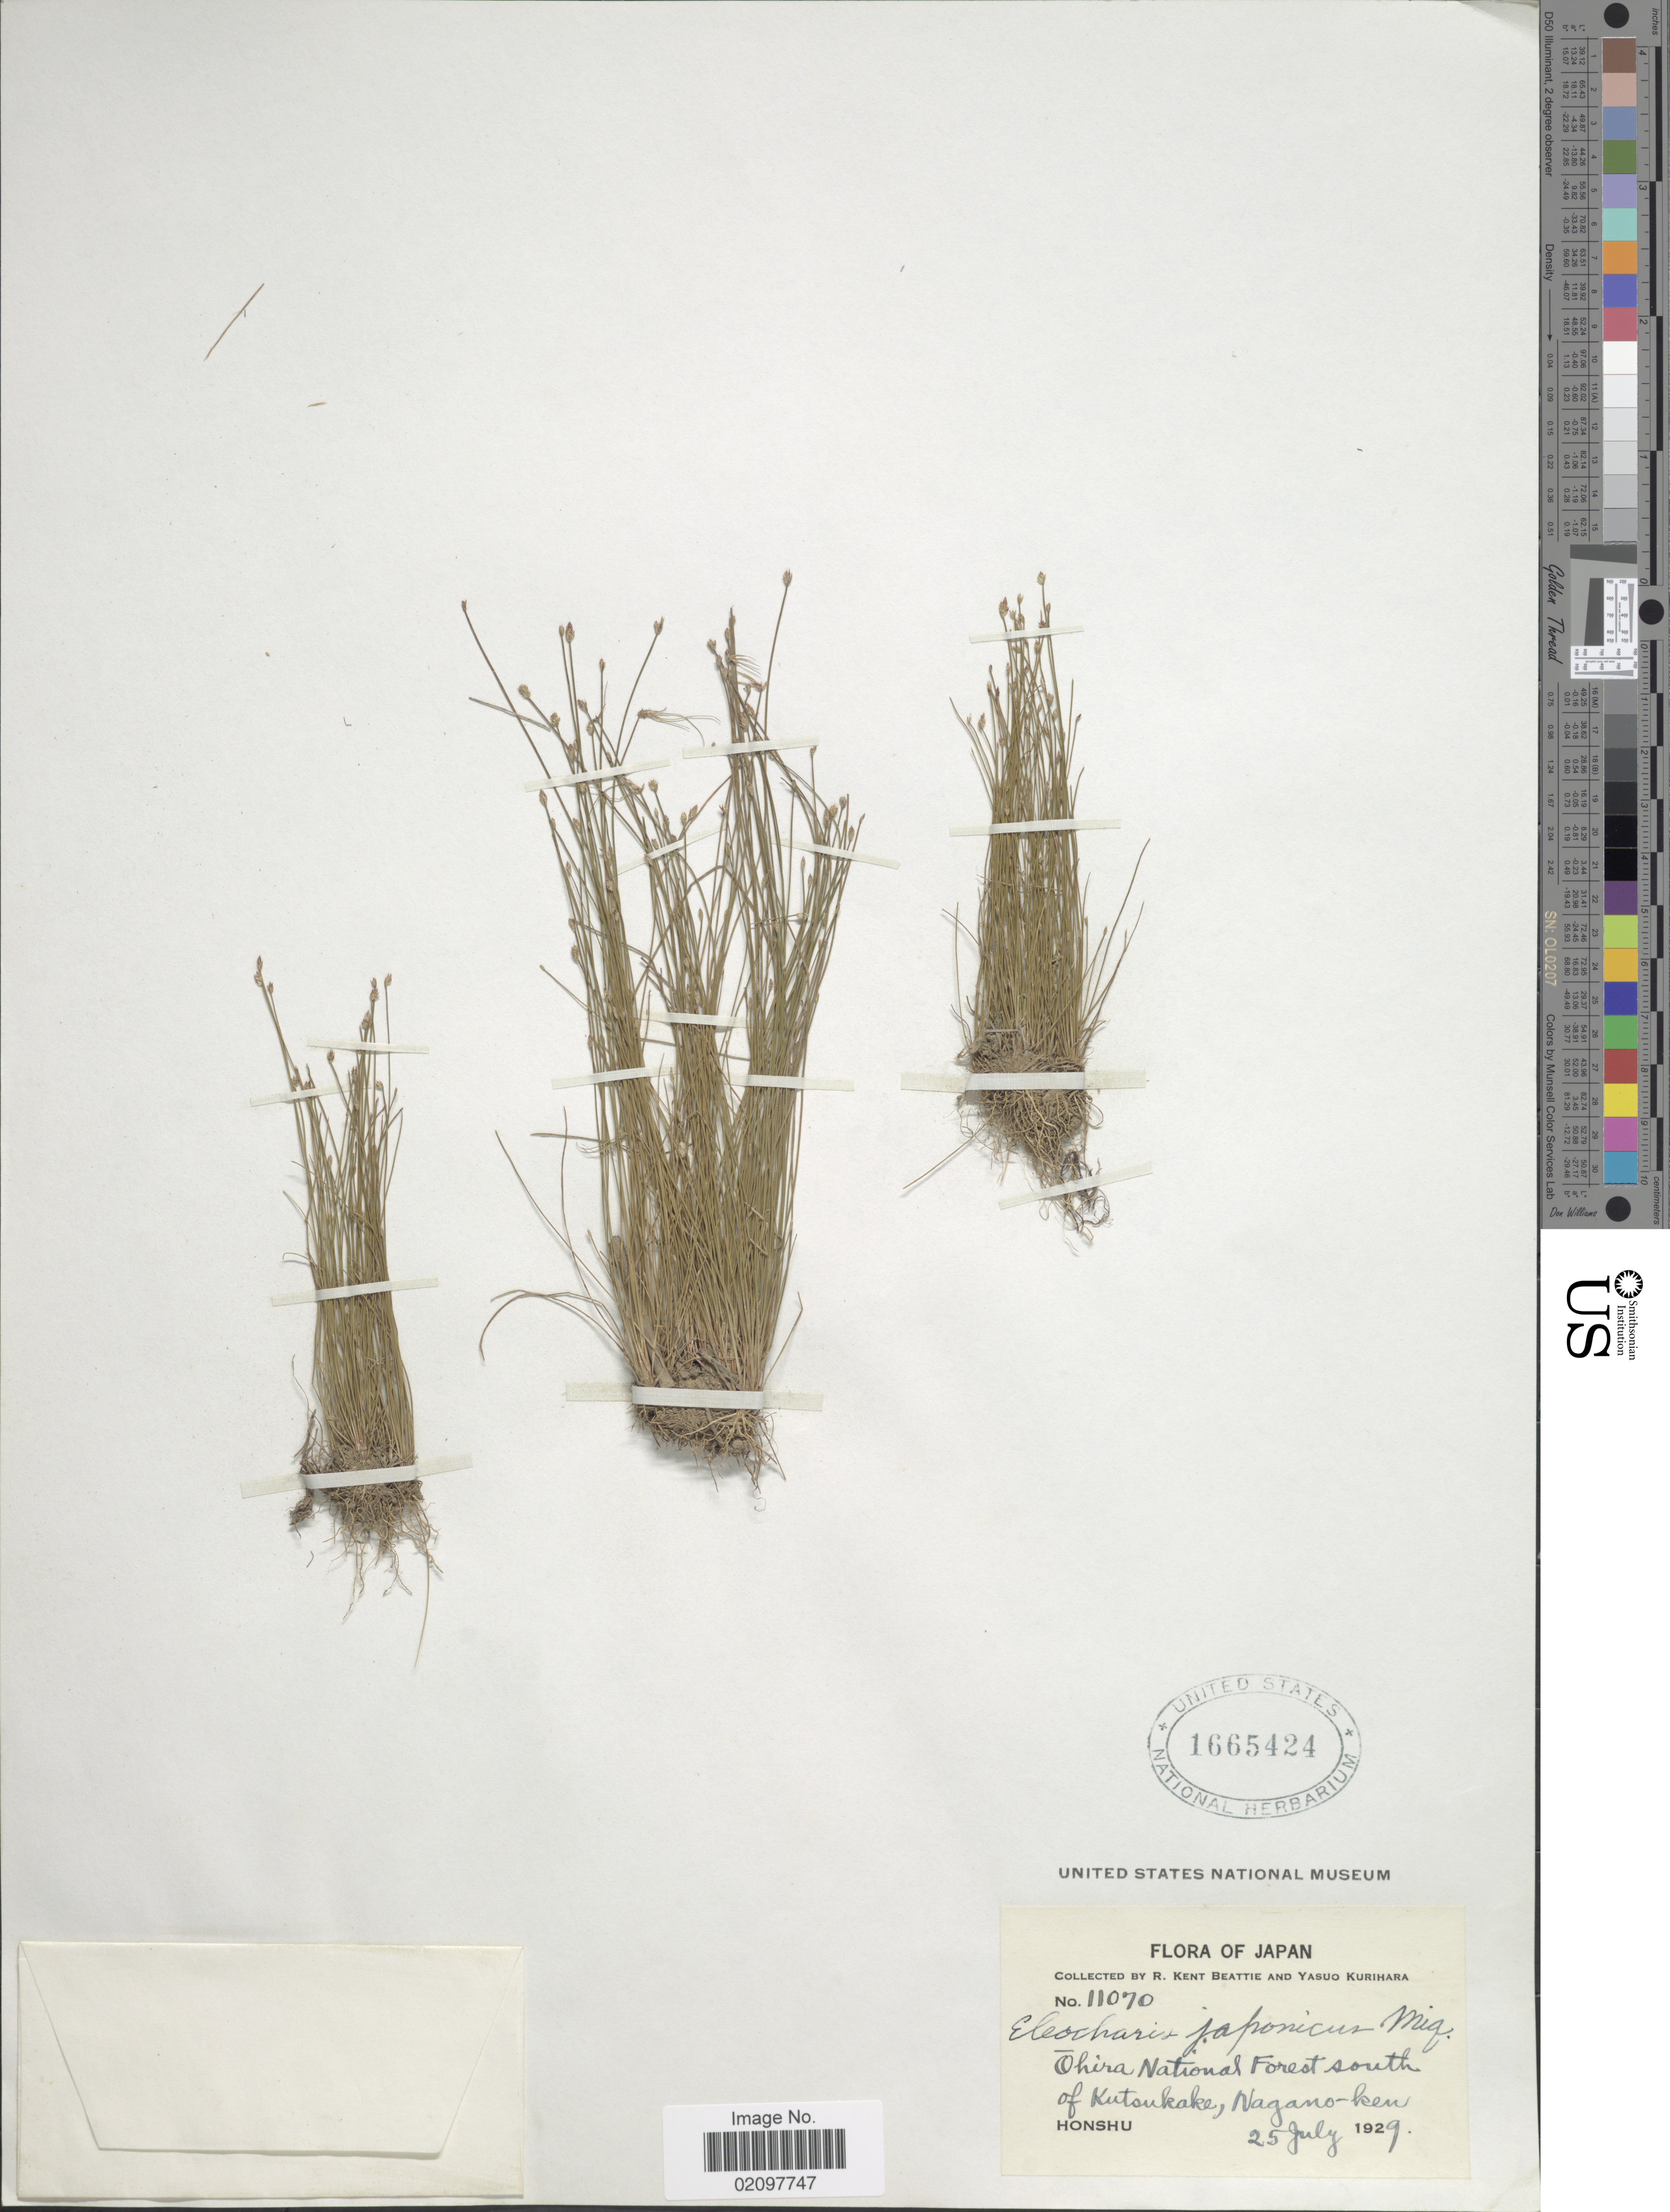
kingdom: Plantae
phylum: Tracheophyta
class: Liliopsida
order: Poales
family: Cyperaceae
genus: Eleocharis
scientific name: Eleocharis pellucida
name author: J. Presl & C. Presl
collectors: R. K. Beattie & Y. Kurihara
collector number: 11070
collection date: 1929-07-25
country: Japan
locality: Ohira National Forest south of Kutsukake, Nagano-ken. Honshu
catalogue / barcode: US 1665424